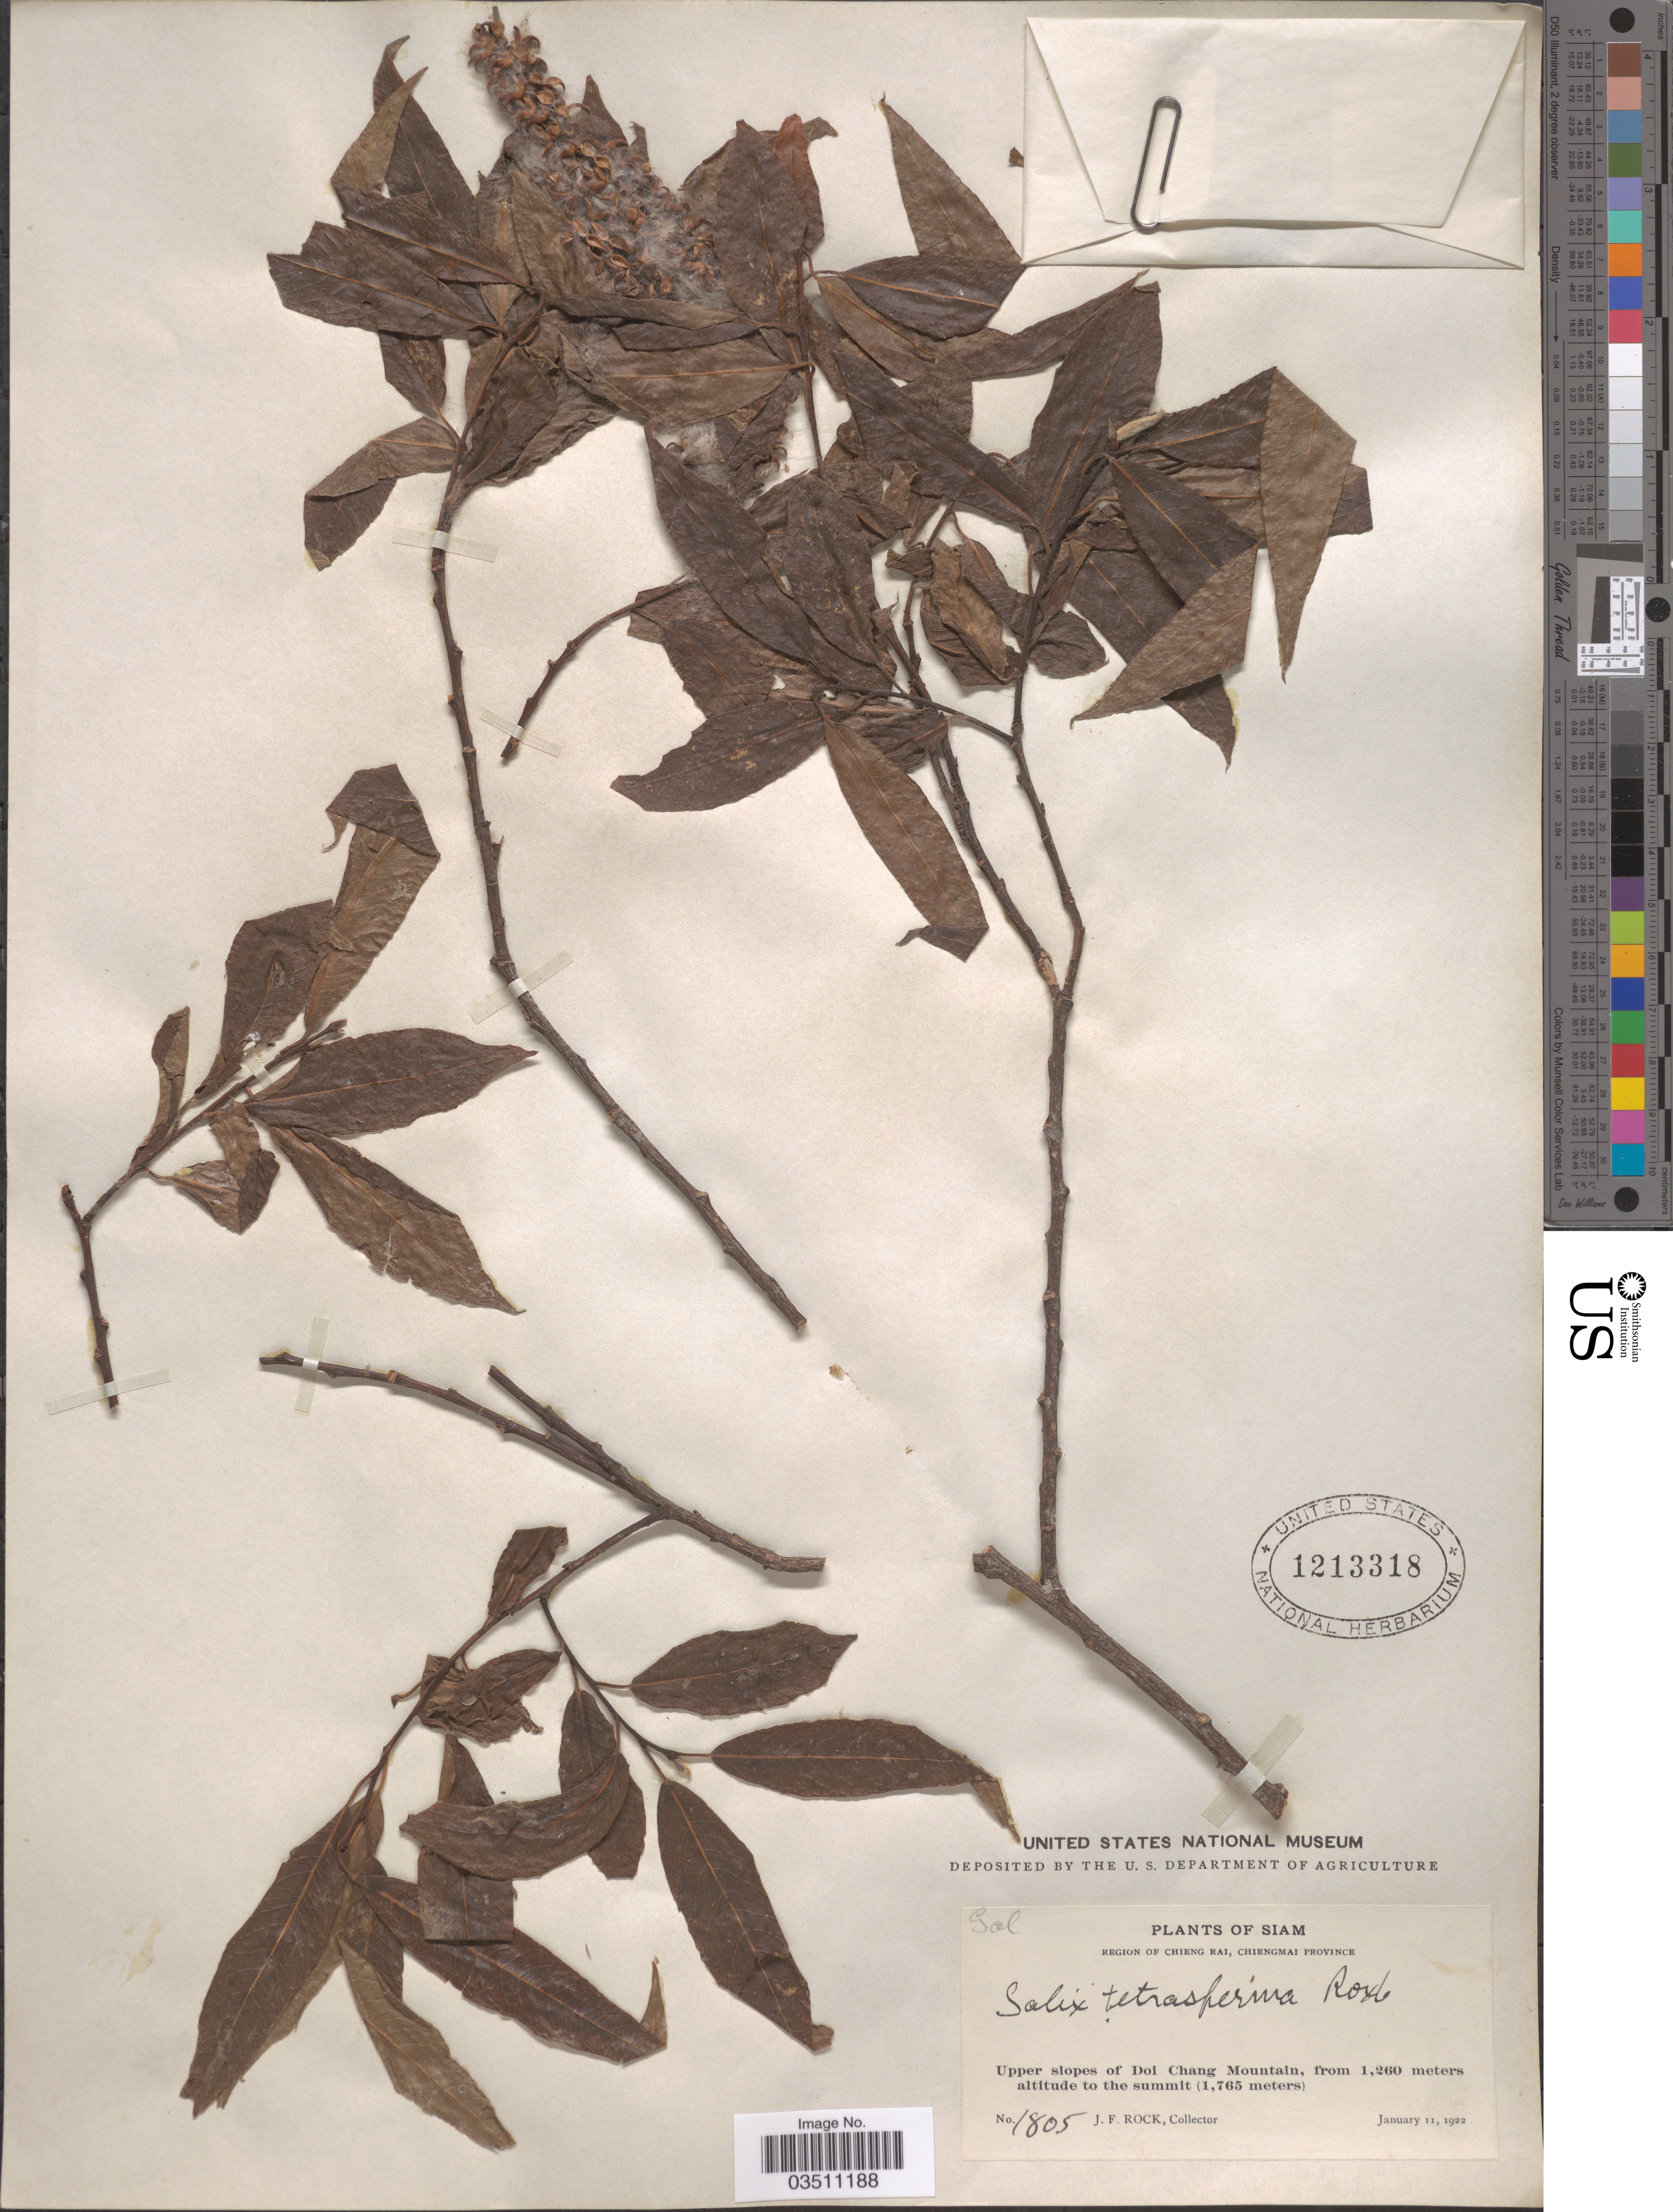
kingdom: Plantae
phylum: Tracheophyta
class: Magnoliopsida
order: Malpighiales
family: Salicaceae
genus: Salix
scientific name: Salix tetrasperma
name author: Roxb.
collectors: J. Rock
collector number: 1805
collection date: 1922-01-11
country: Thailand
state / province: Chiang Mai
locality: Region of Chieng Rai, Chiengmai Province. Upper slopes of Doi Chang Mountain to the summit.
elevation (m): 1260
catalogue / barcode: US 1213318